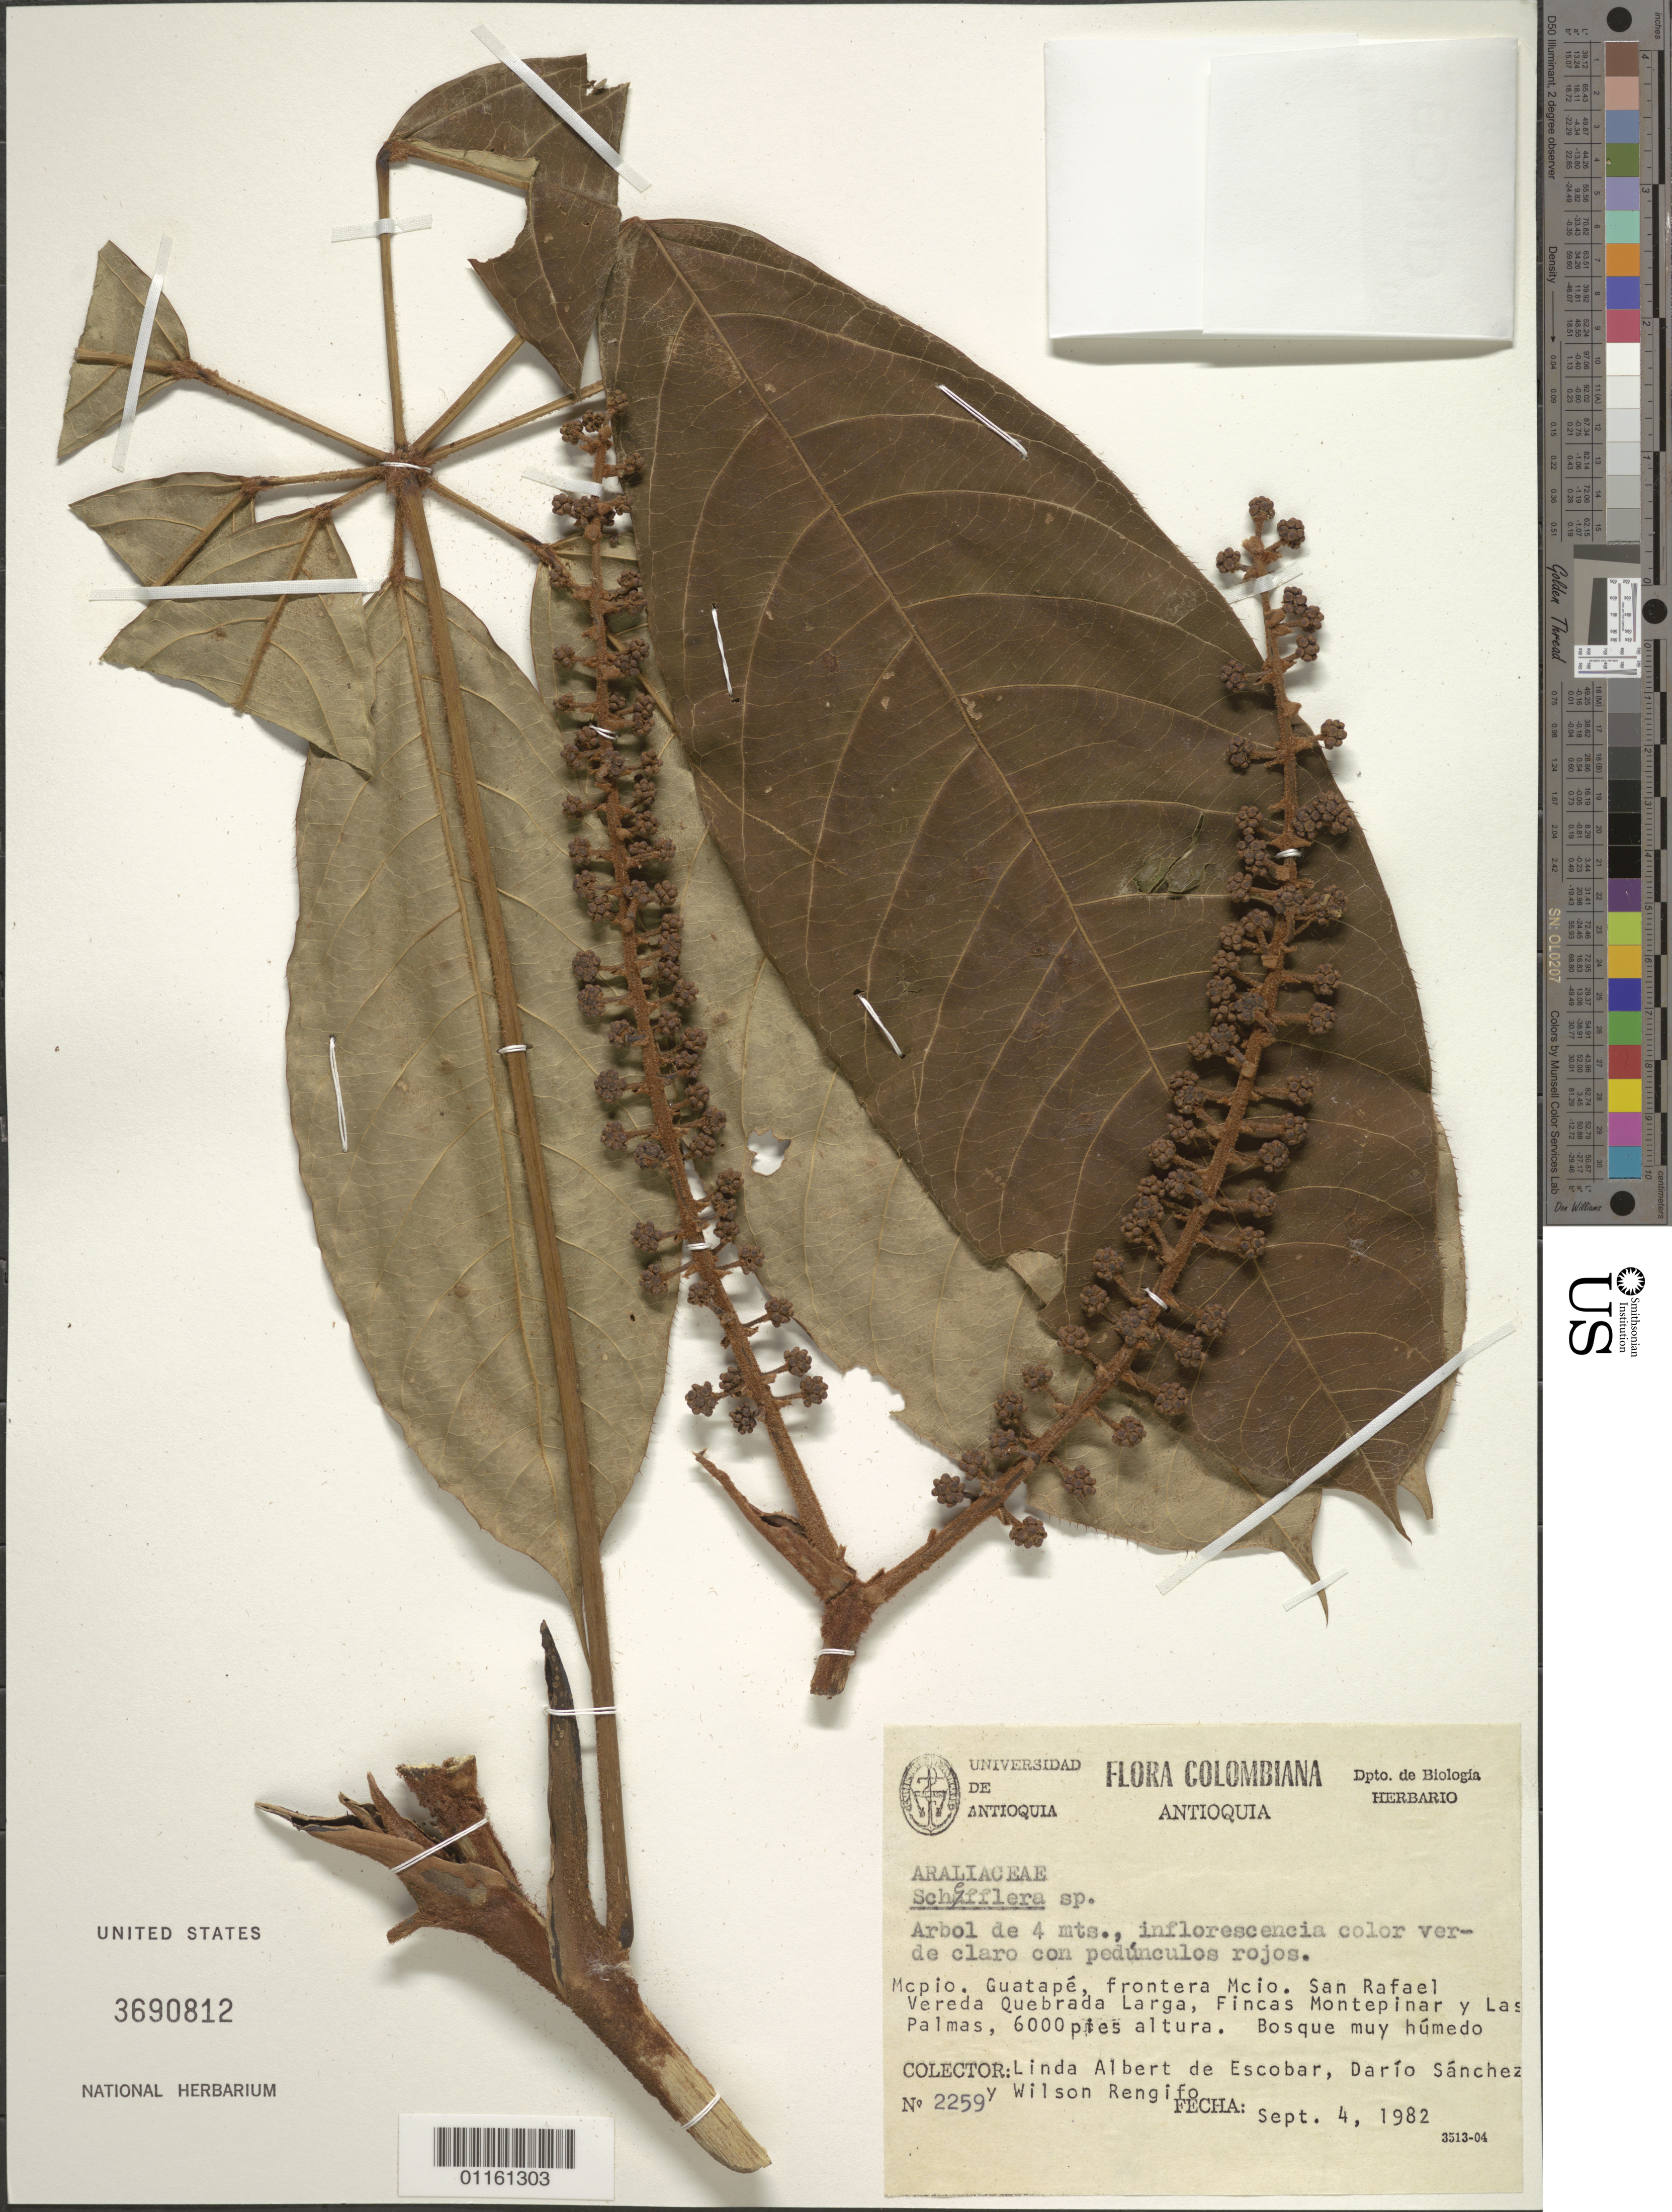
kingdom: Plantae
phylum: Tracheophyta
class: Magnoliopsida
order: Apiales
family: Araliaceae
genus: Schefflera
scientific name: Schefflera sp.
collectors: L. K. de Escobar, D. Sánchez & W. Rengifo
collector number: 2259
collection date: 1982-09-04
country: Colombia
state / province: Antioquia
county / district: Guatapé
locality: Frontera Mcio. San Rafael Vereda Quebrada Larga, Fincas Montepinar y Las Palmas, 6000 pies altura.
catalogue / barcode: US 3690812